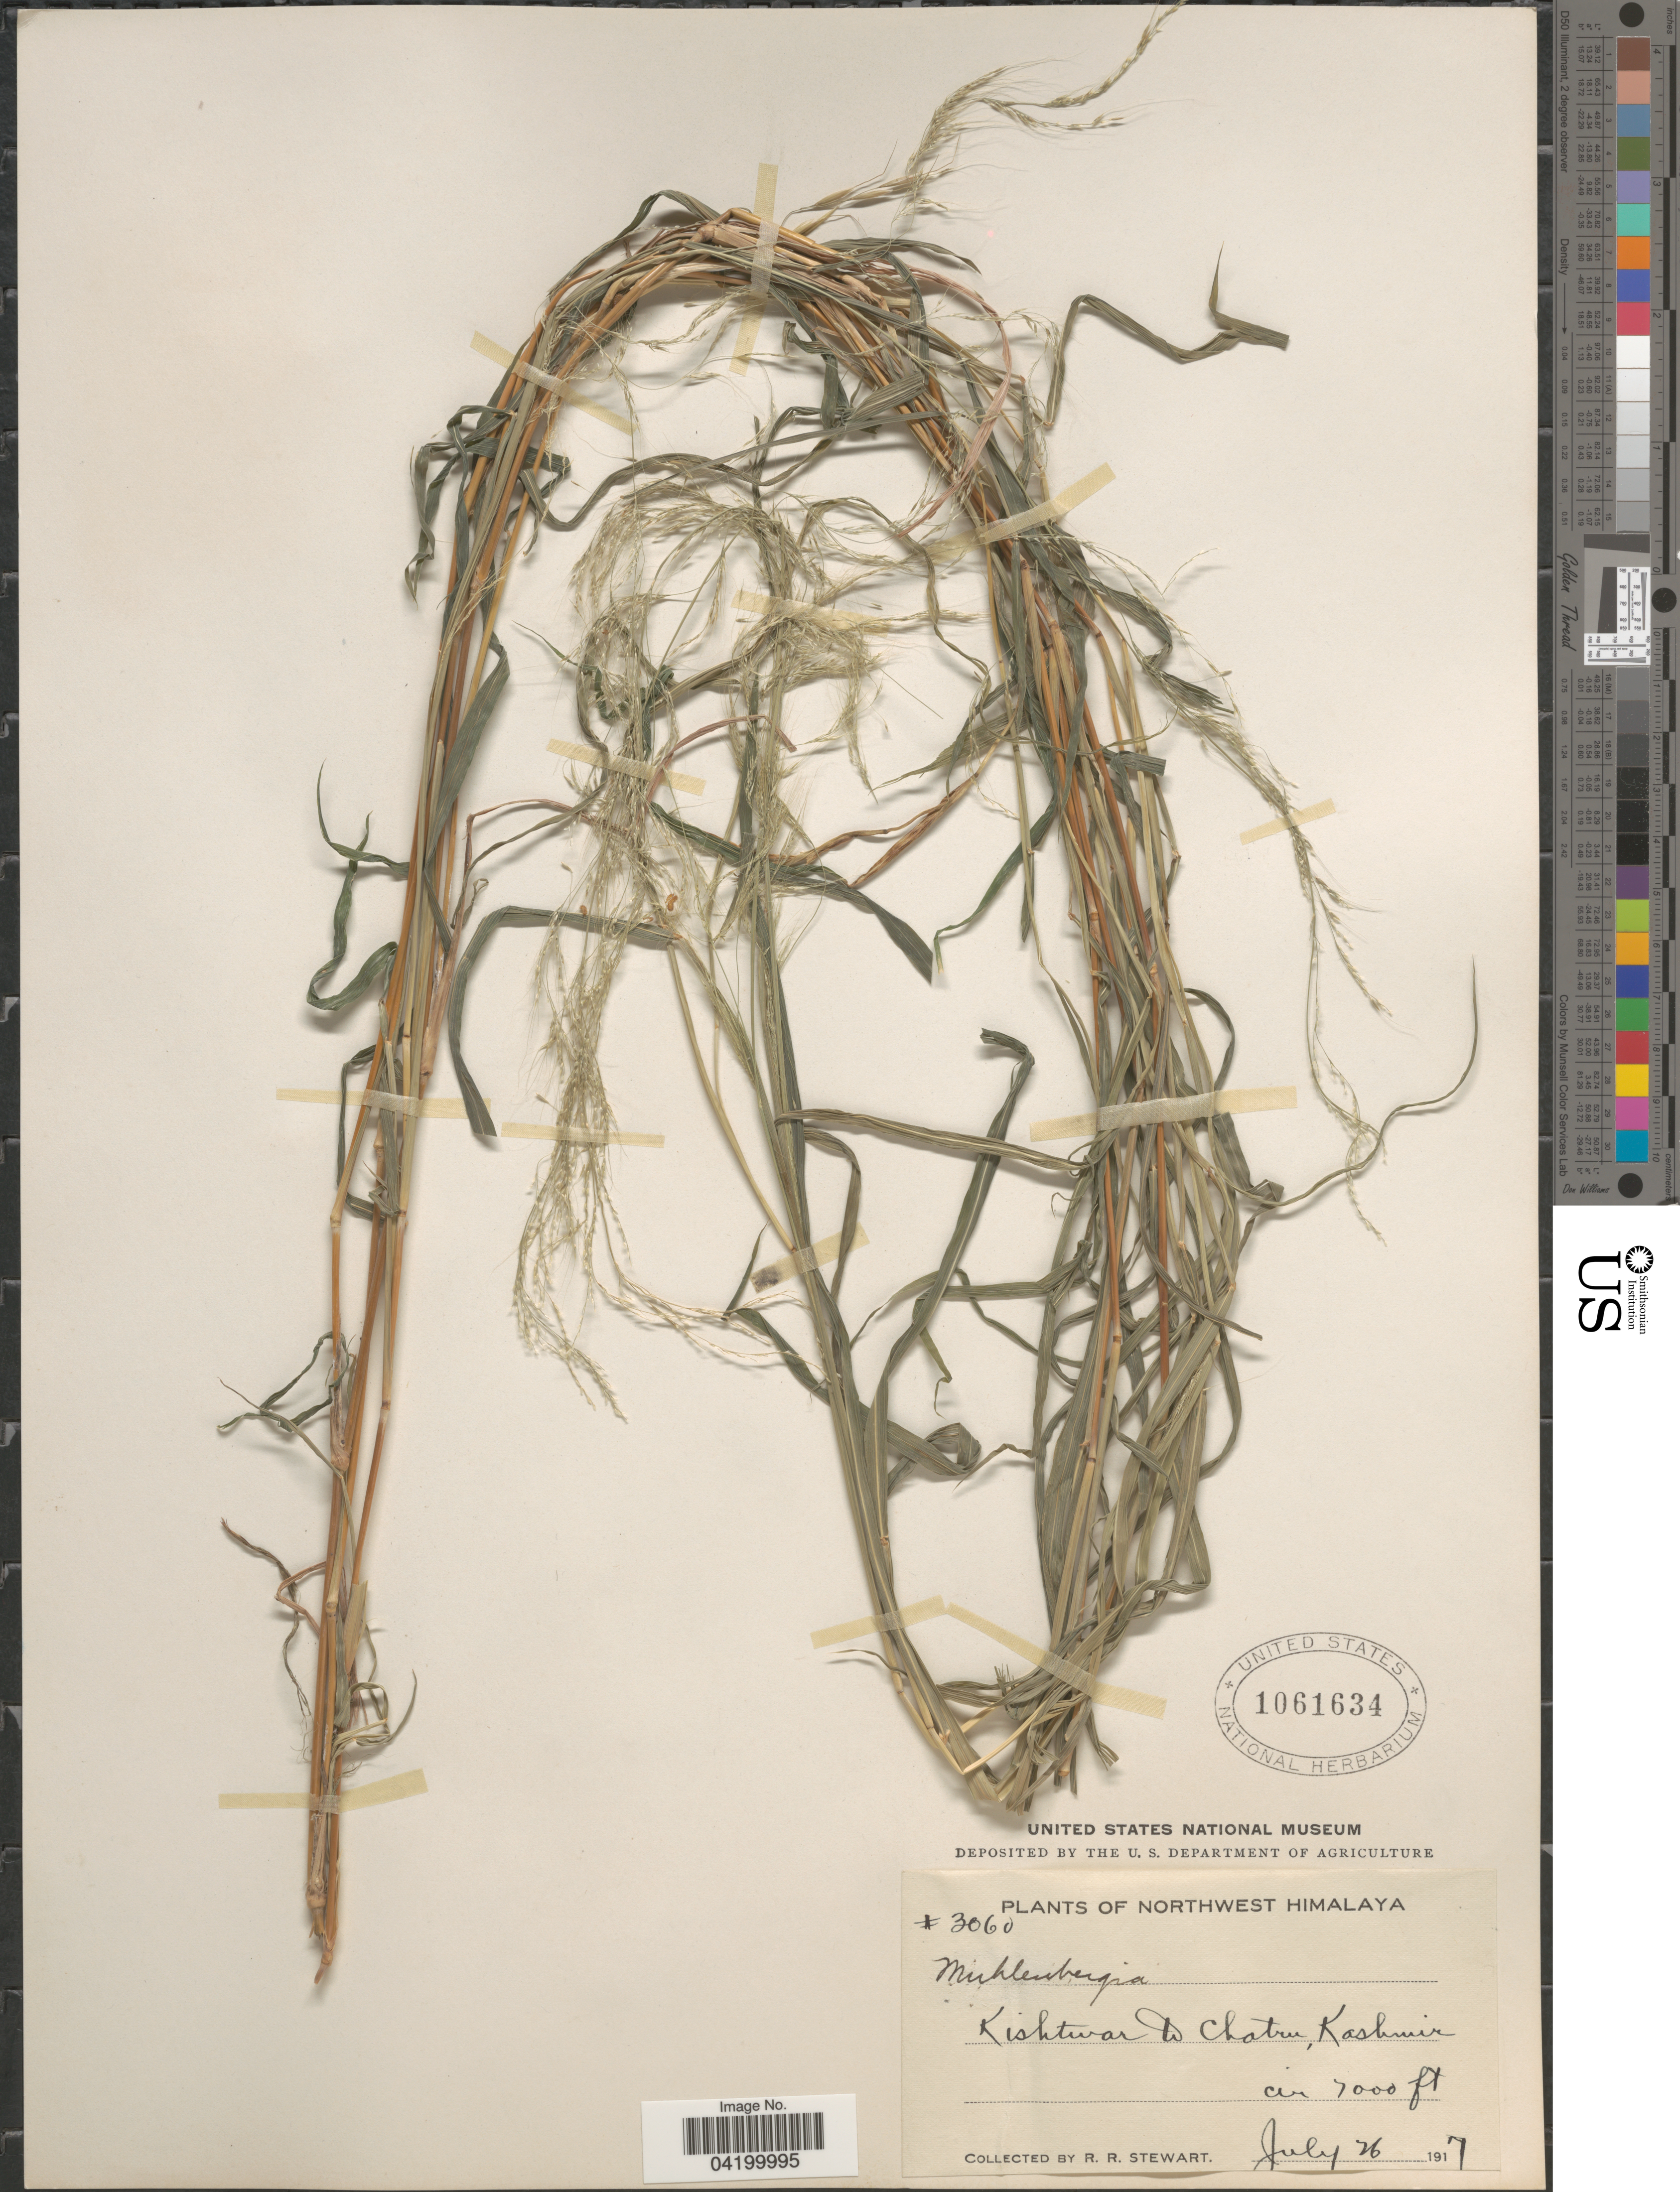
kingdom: Plantae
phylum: Tracheophyta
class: Liliopsida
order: Poales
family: Poaceae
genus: Muhlenbergia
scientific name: Muhlenbergia huegelii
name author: Trin.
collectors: R. Stewart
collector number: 3060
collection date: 1917-07-26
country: India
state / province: Jammu and Kashmir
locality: Northwest Himalaya. Kishtwar to Chatru, Kashmir.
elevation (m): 2134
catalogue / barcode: US 1061634